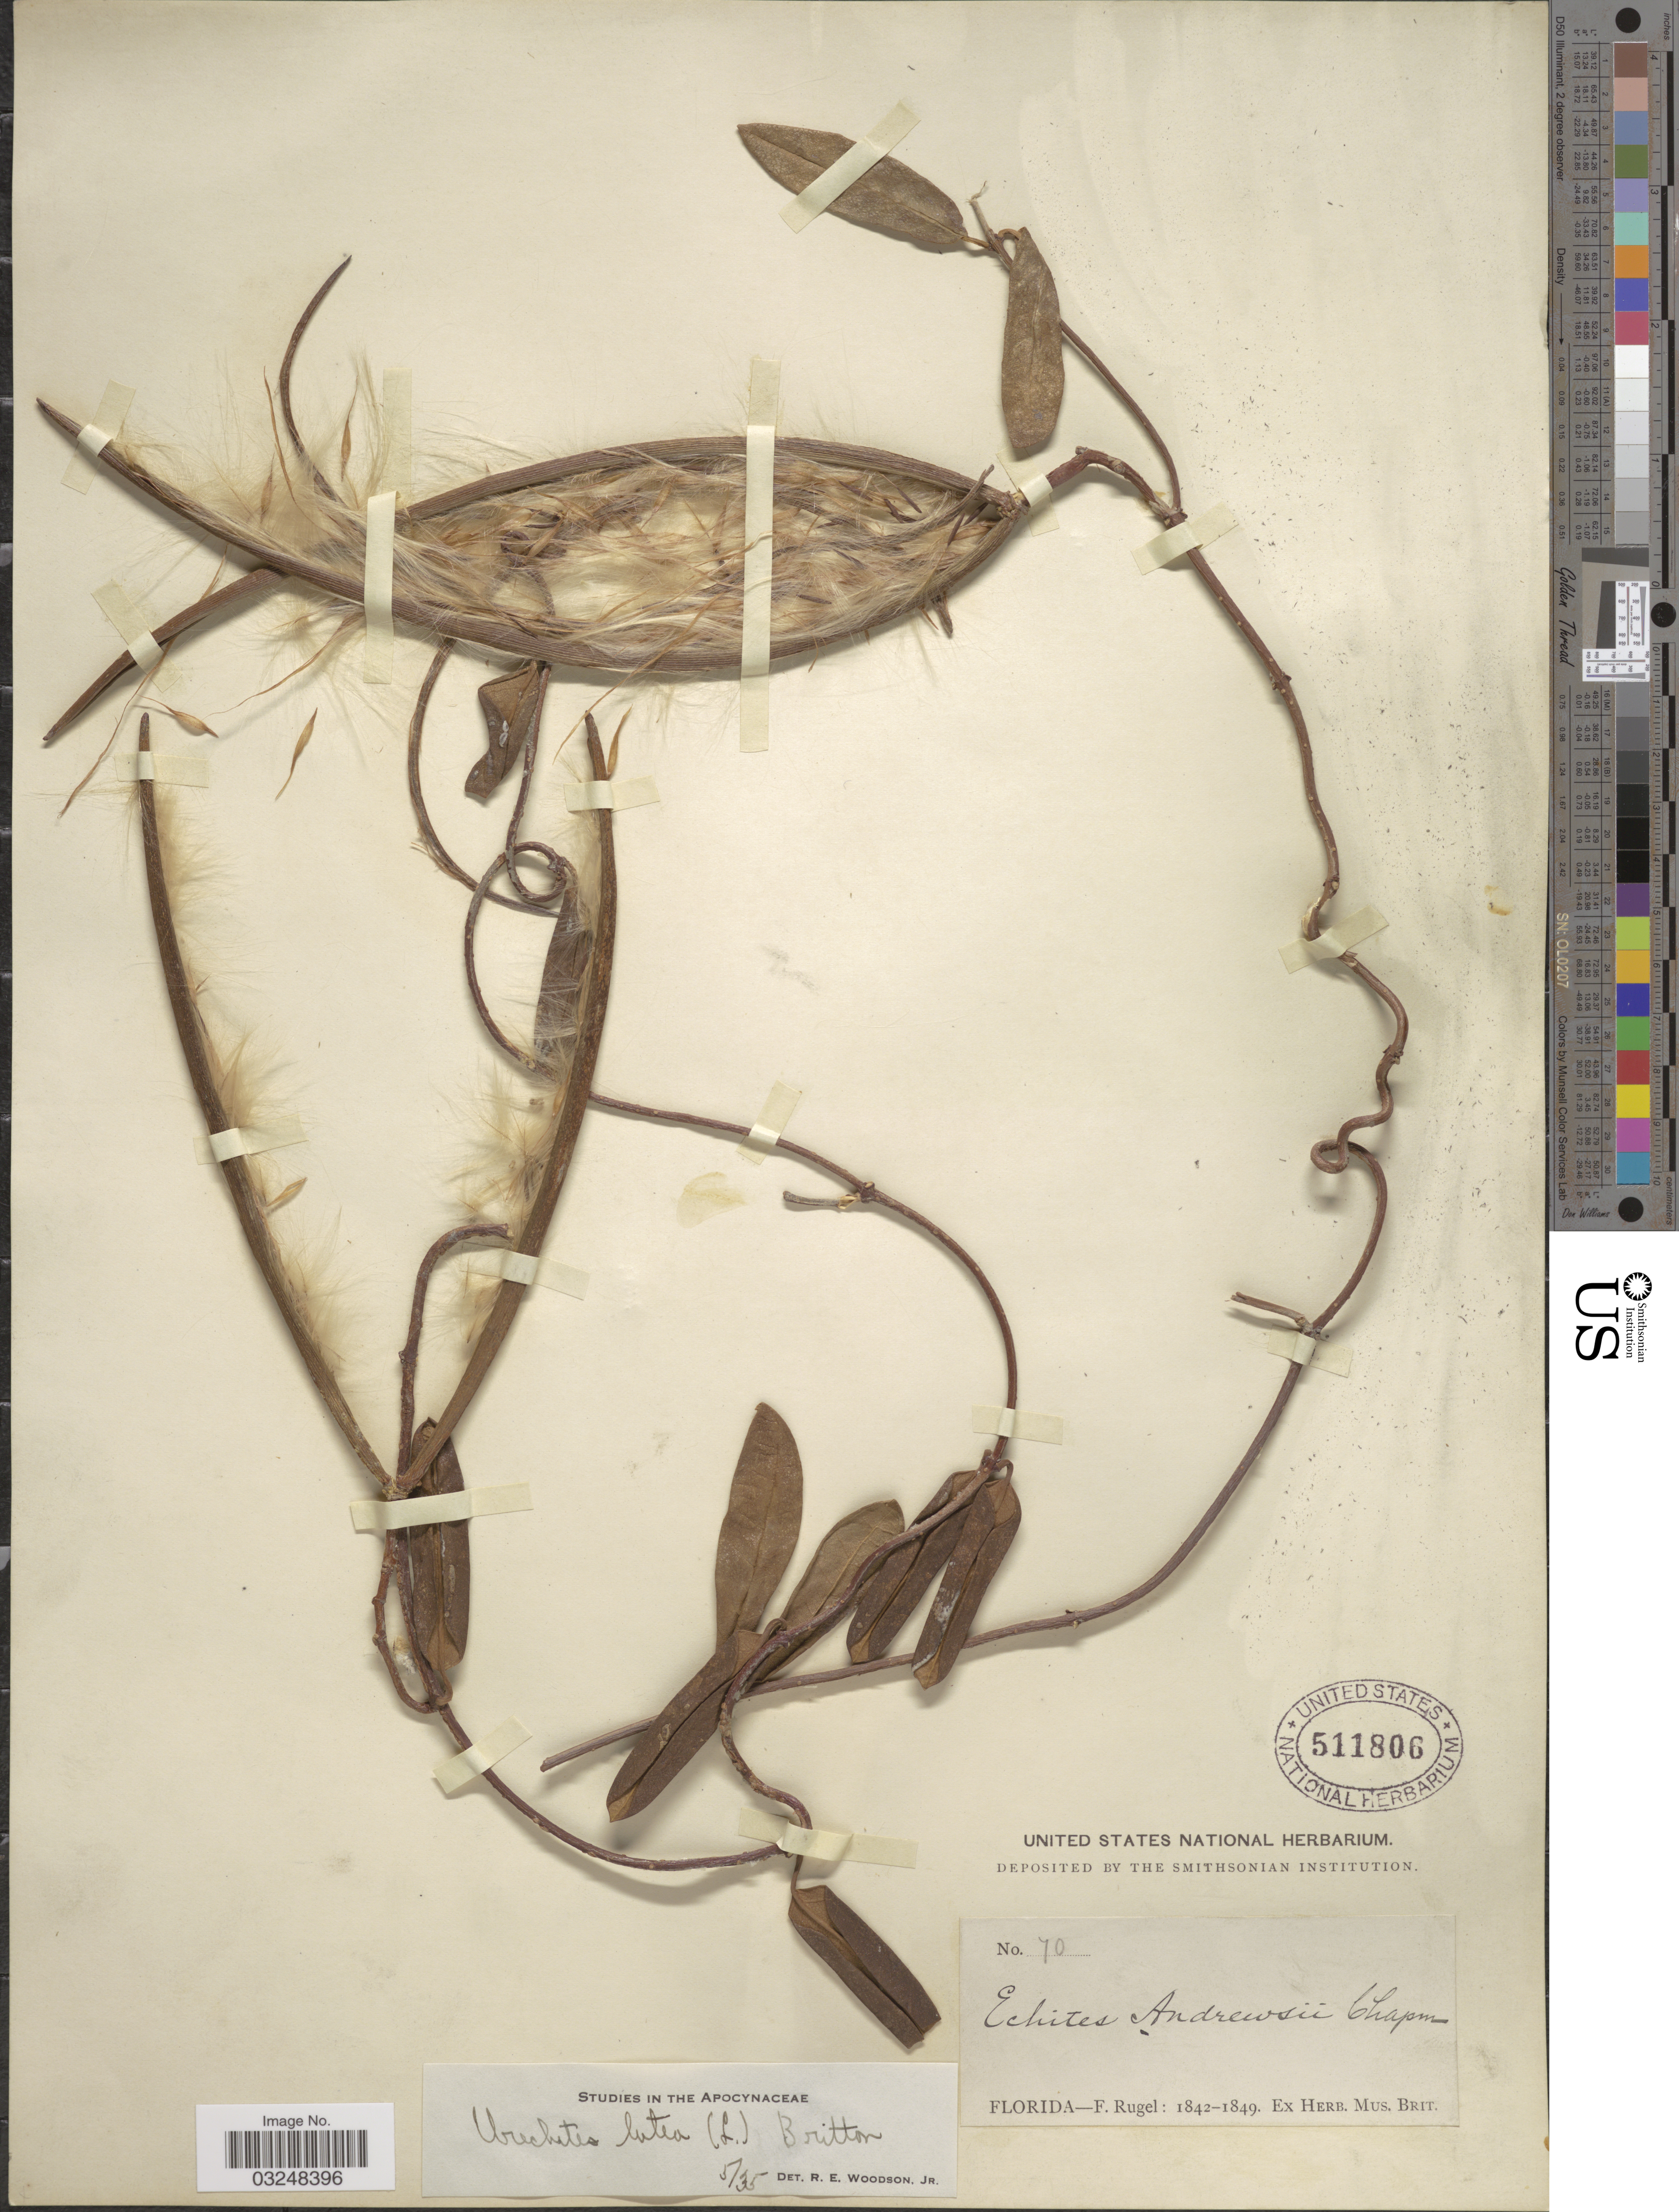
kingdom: Plantae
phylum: Tracheophyta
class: Magnoliopsida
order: Gentianales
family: Apocynaceae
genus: Urechites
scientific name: Urechites lutea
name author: (L.) Britton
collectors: F. Rugel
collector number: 70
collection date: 1842/1849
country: United States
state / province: Florida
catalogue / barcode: US 511806